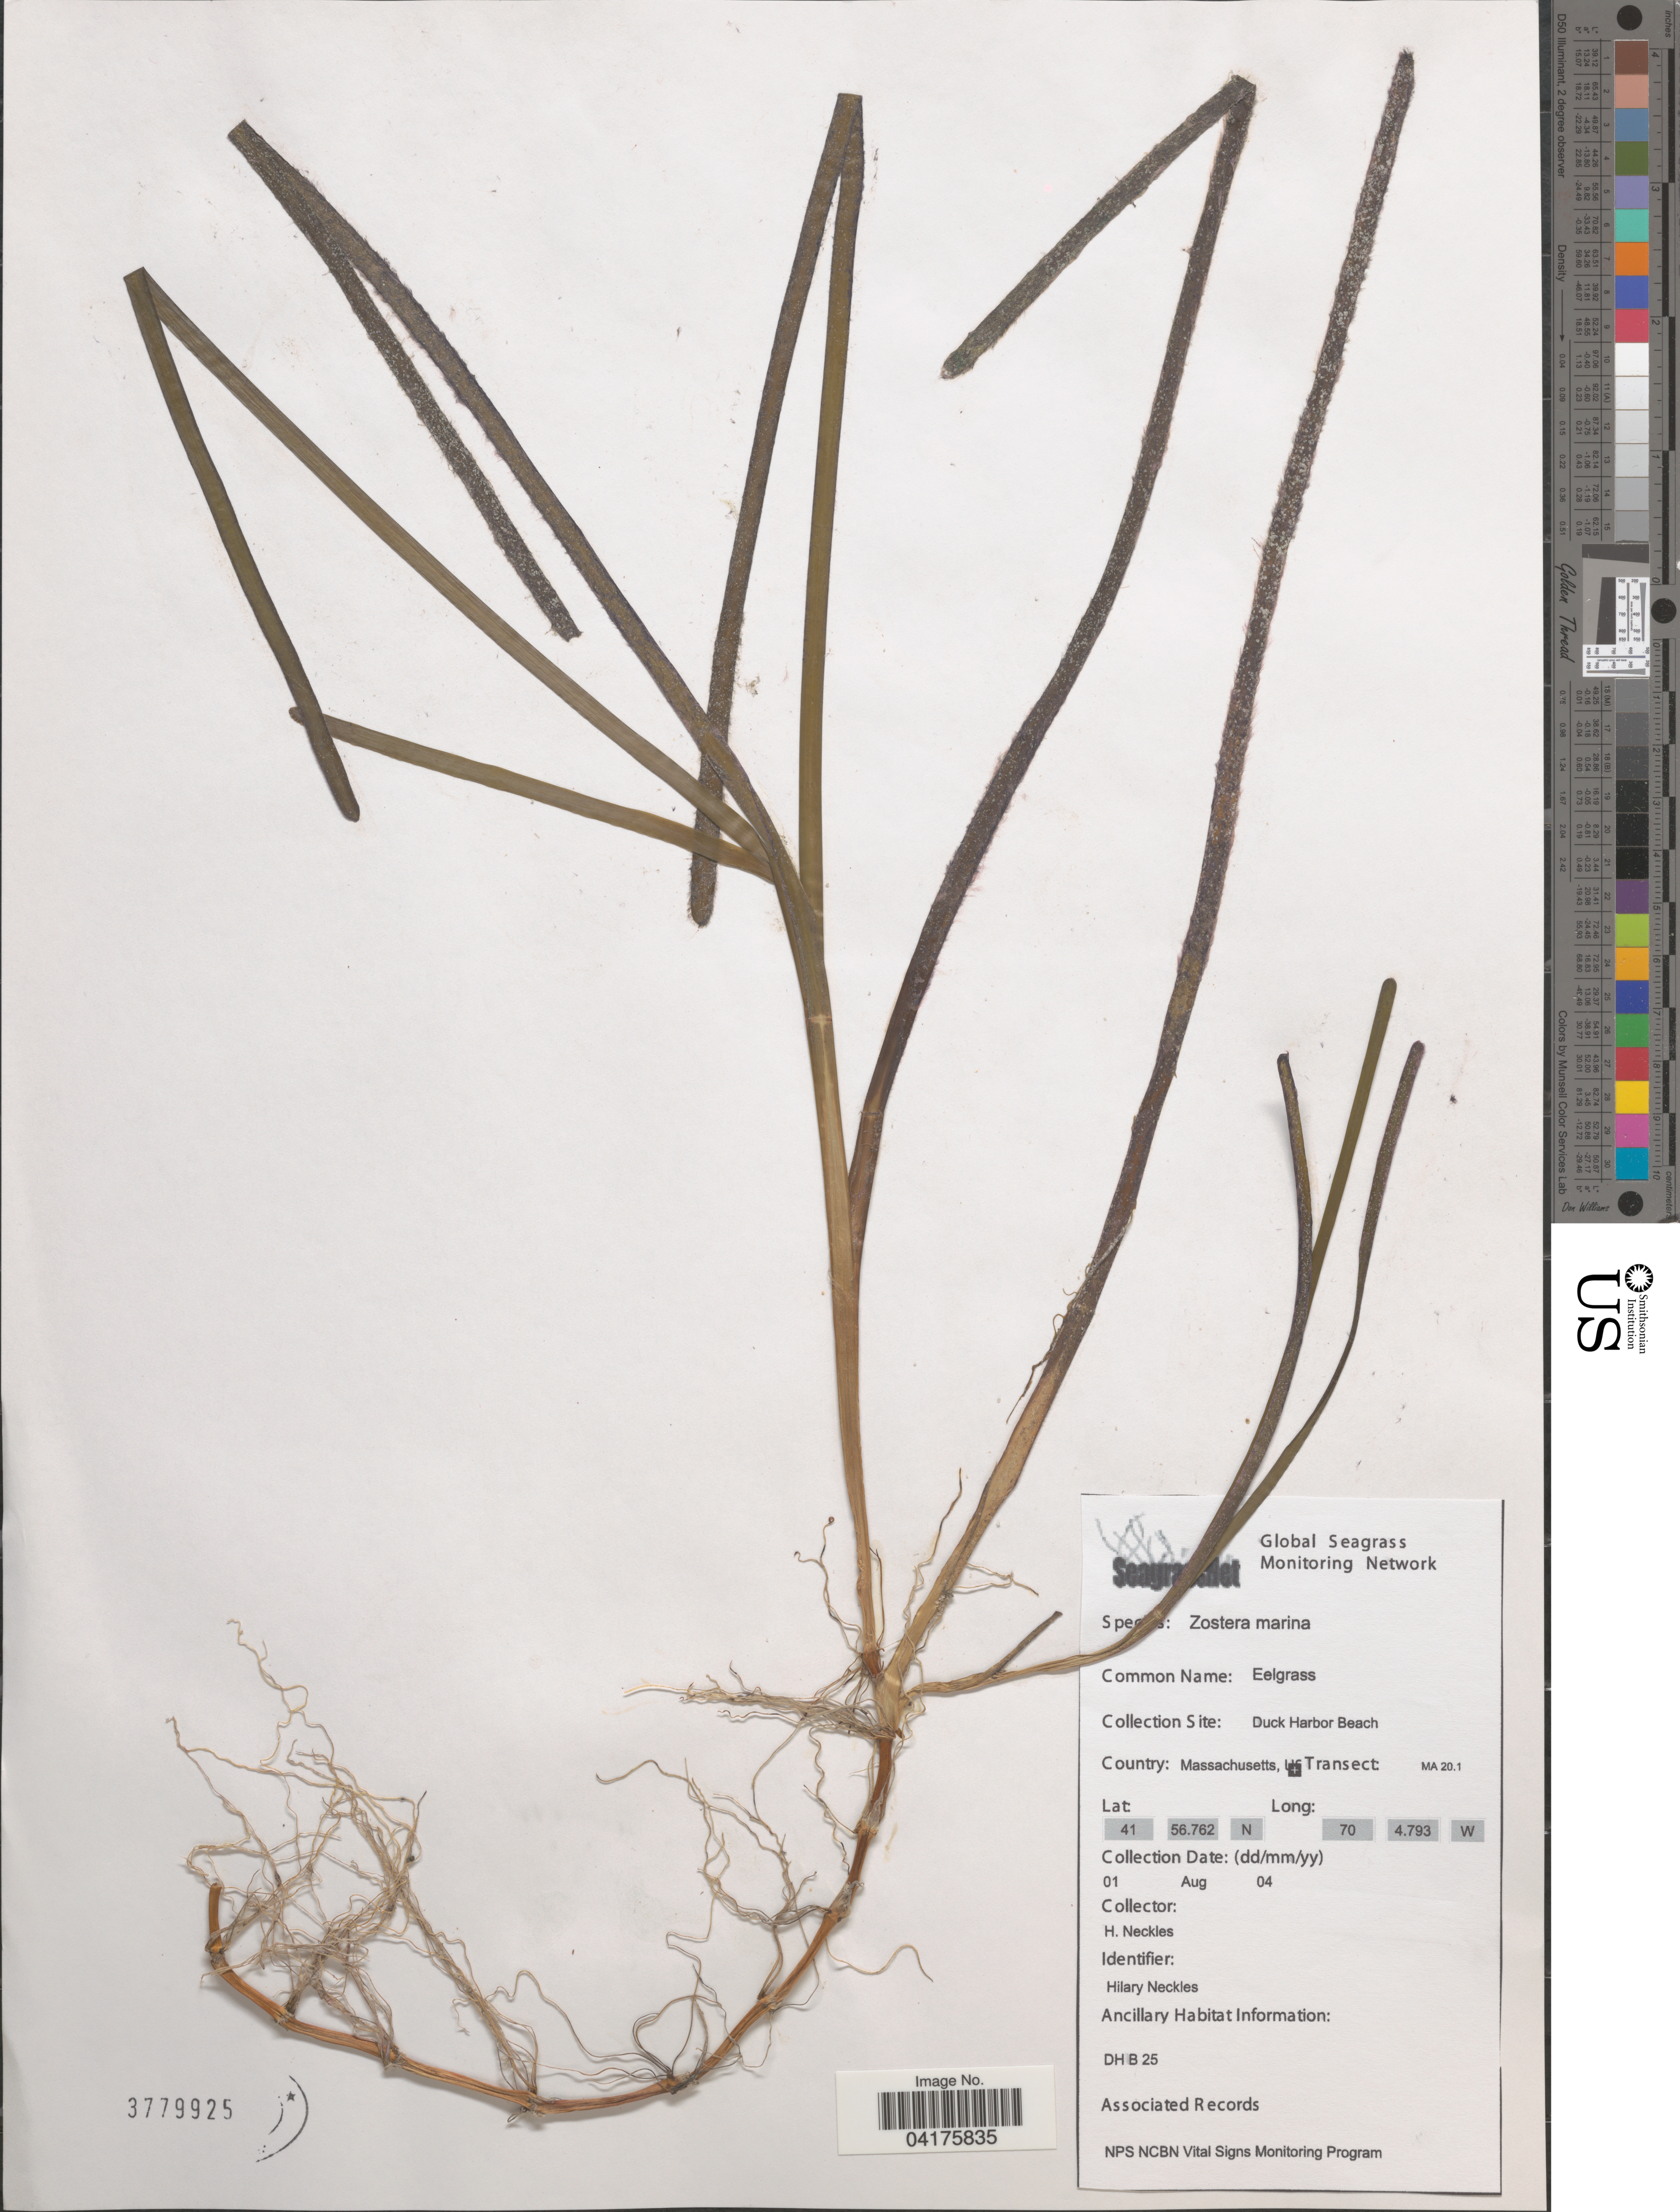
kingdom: Plantae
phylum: Tracheophyta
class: Liliopsida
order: Alismatales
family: Zosteraceae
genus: Zostera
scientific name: Zostera marina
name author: L.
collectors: H. Neckles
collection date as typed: Transcribed d/m/y: 1/8/4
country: United States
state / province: Massachusetts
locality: Duck Harbor Beach.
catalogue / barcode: US 3779925